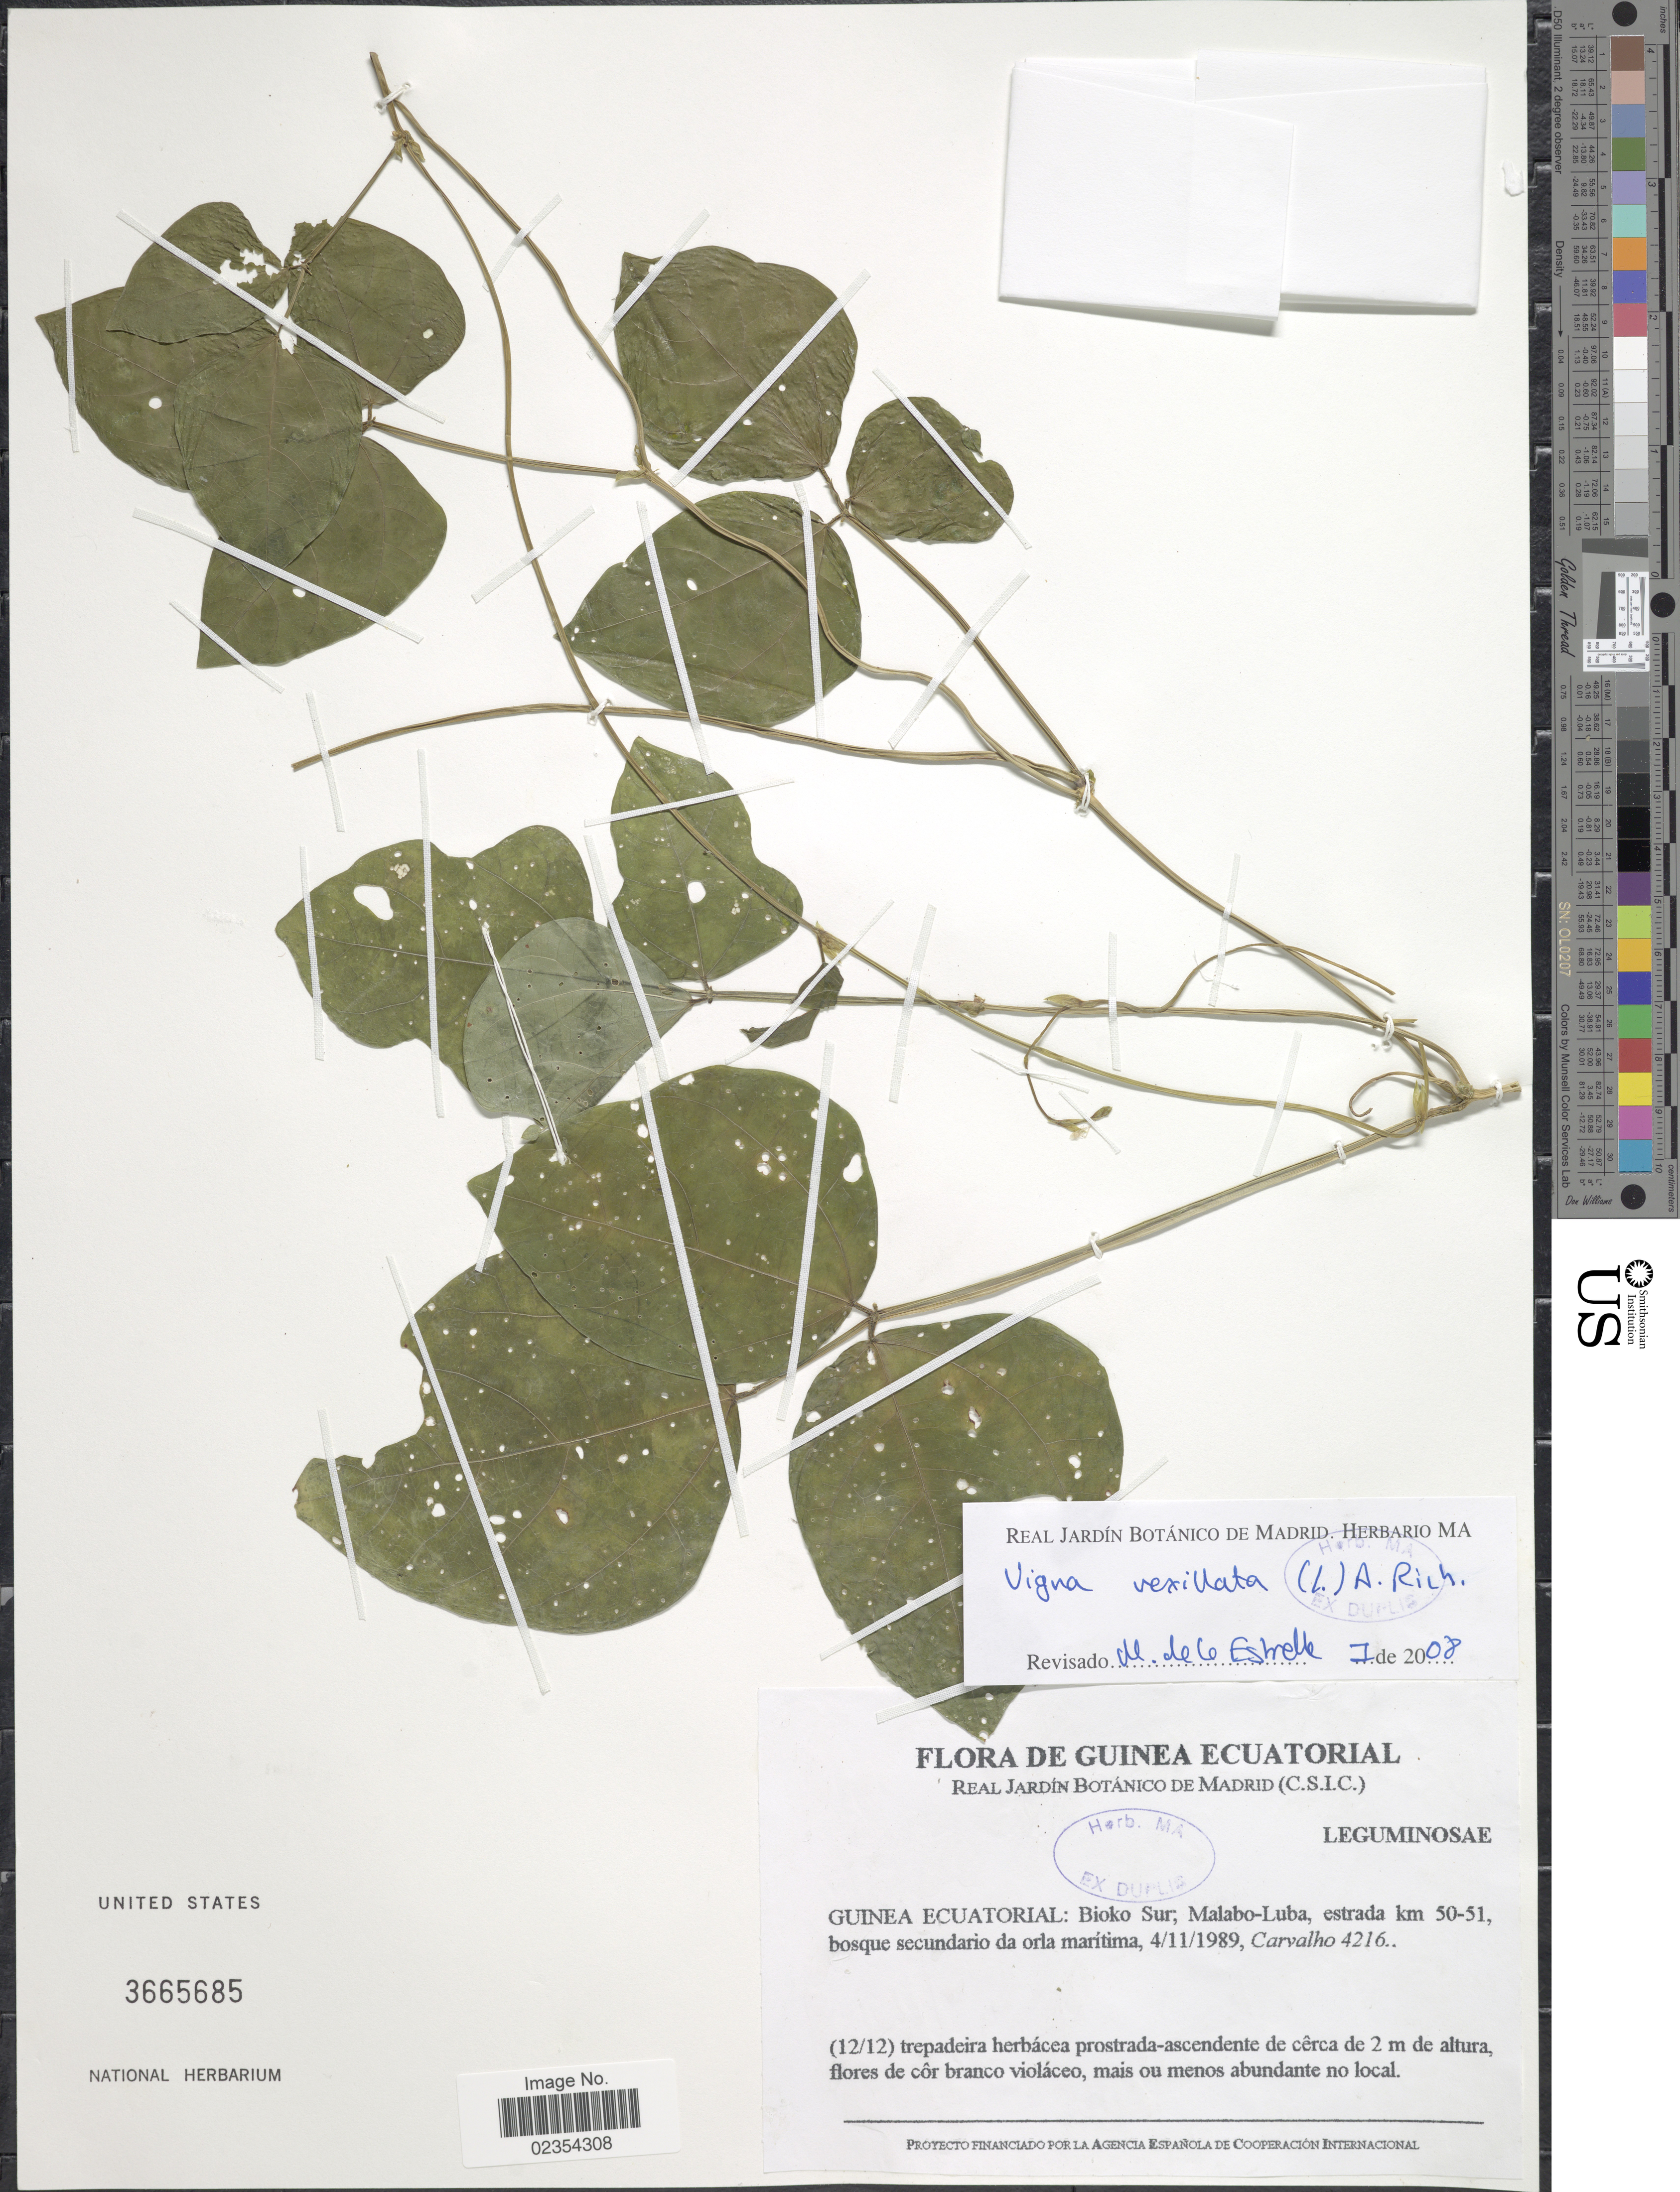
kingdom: Plantae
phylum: Tracheophyta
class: Magnoliopsida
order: Fabales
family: Fabaceae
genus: Vigna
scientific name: Vigna vexillata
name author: (L.) A. Rich.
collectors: Carvalho, --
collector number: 4216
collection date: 1989-11-04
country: Equatorial Guinea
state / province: Bioko Sur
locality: Malabo-Luba, estrada km 50-51, bosque secundario da orla maritima.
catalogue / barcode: US 3665685